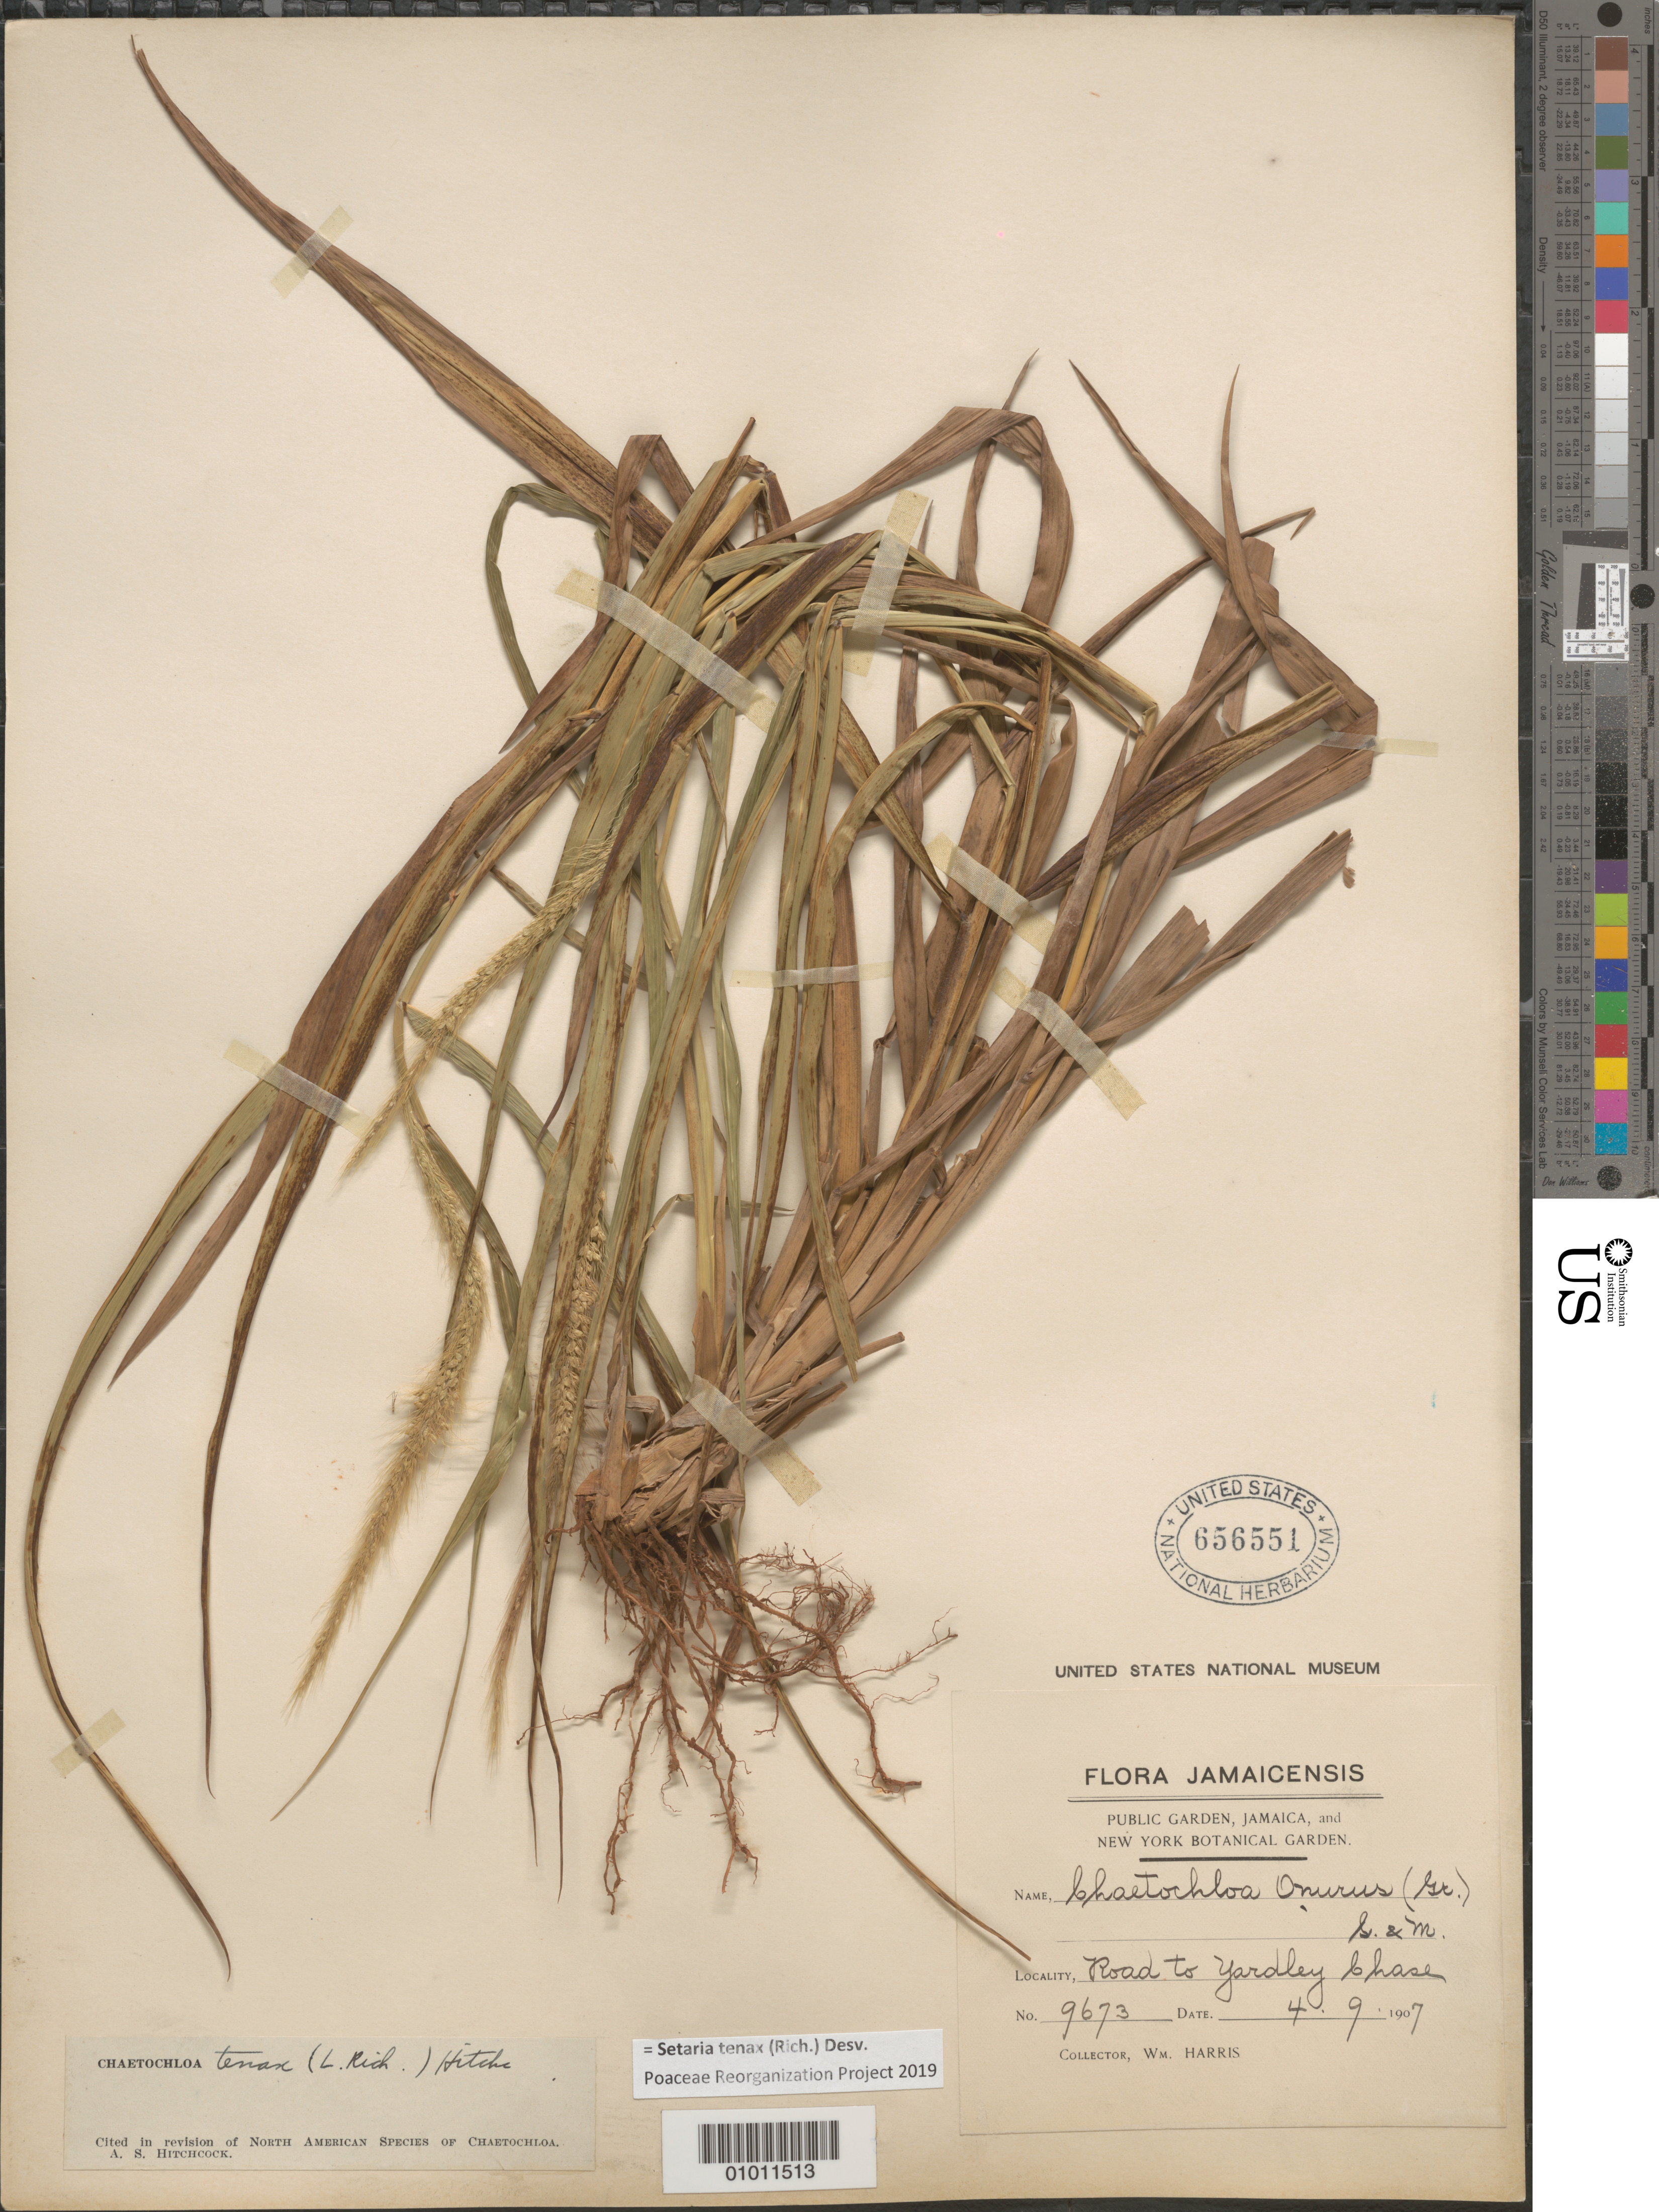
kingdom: Plantae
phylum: Tracheophyta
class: Liliopsida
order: Poales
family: Poaceae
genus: Setaria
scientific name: Setaria tenax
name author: (Rich.) Desv.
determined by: Poaceae Reorganization Project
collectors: W. Harris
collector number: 9673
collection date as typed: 09 Apr 1907 or 04 Sep 1907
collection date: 1907-04-09 or 1907-09-04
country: Jamaica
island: Jamaica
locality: Road to Yardley Chase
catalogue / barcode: US 656551